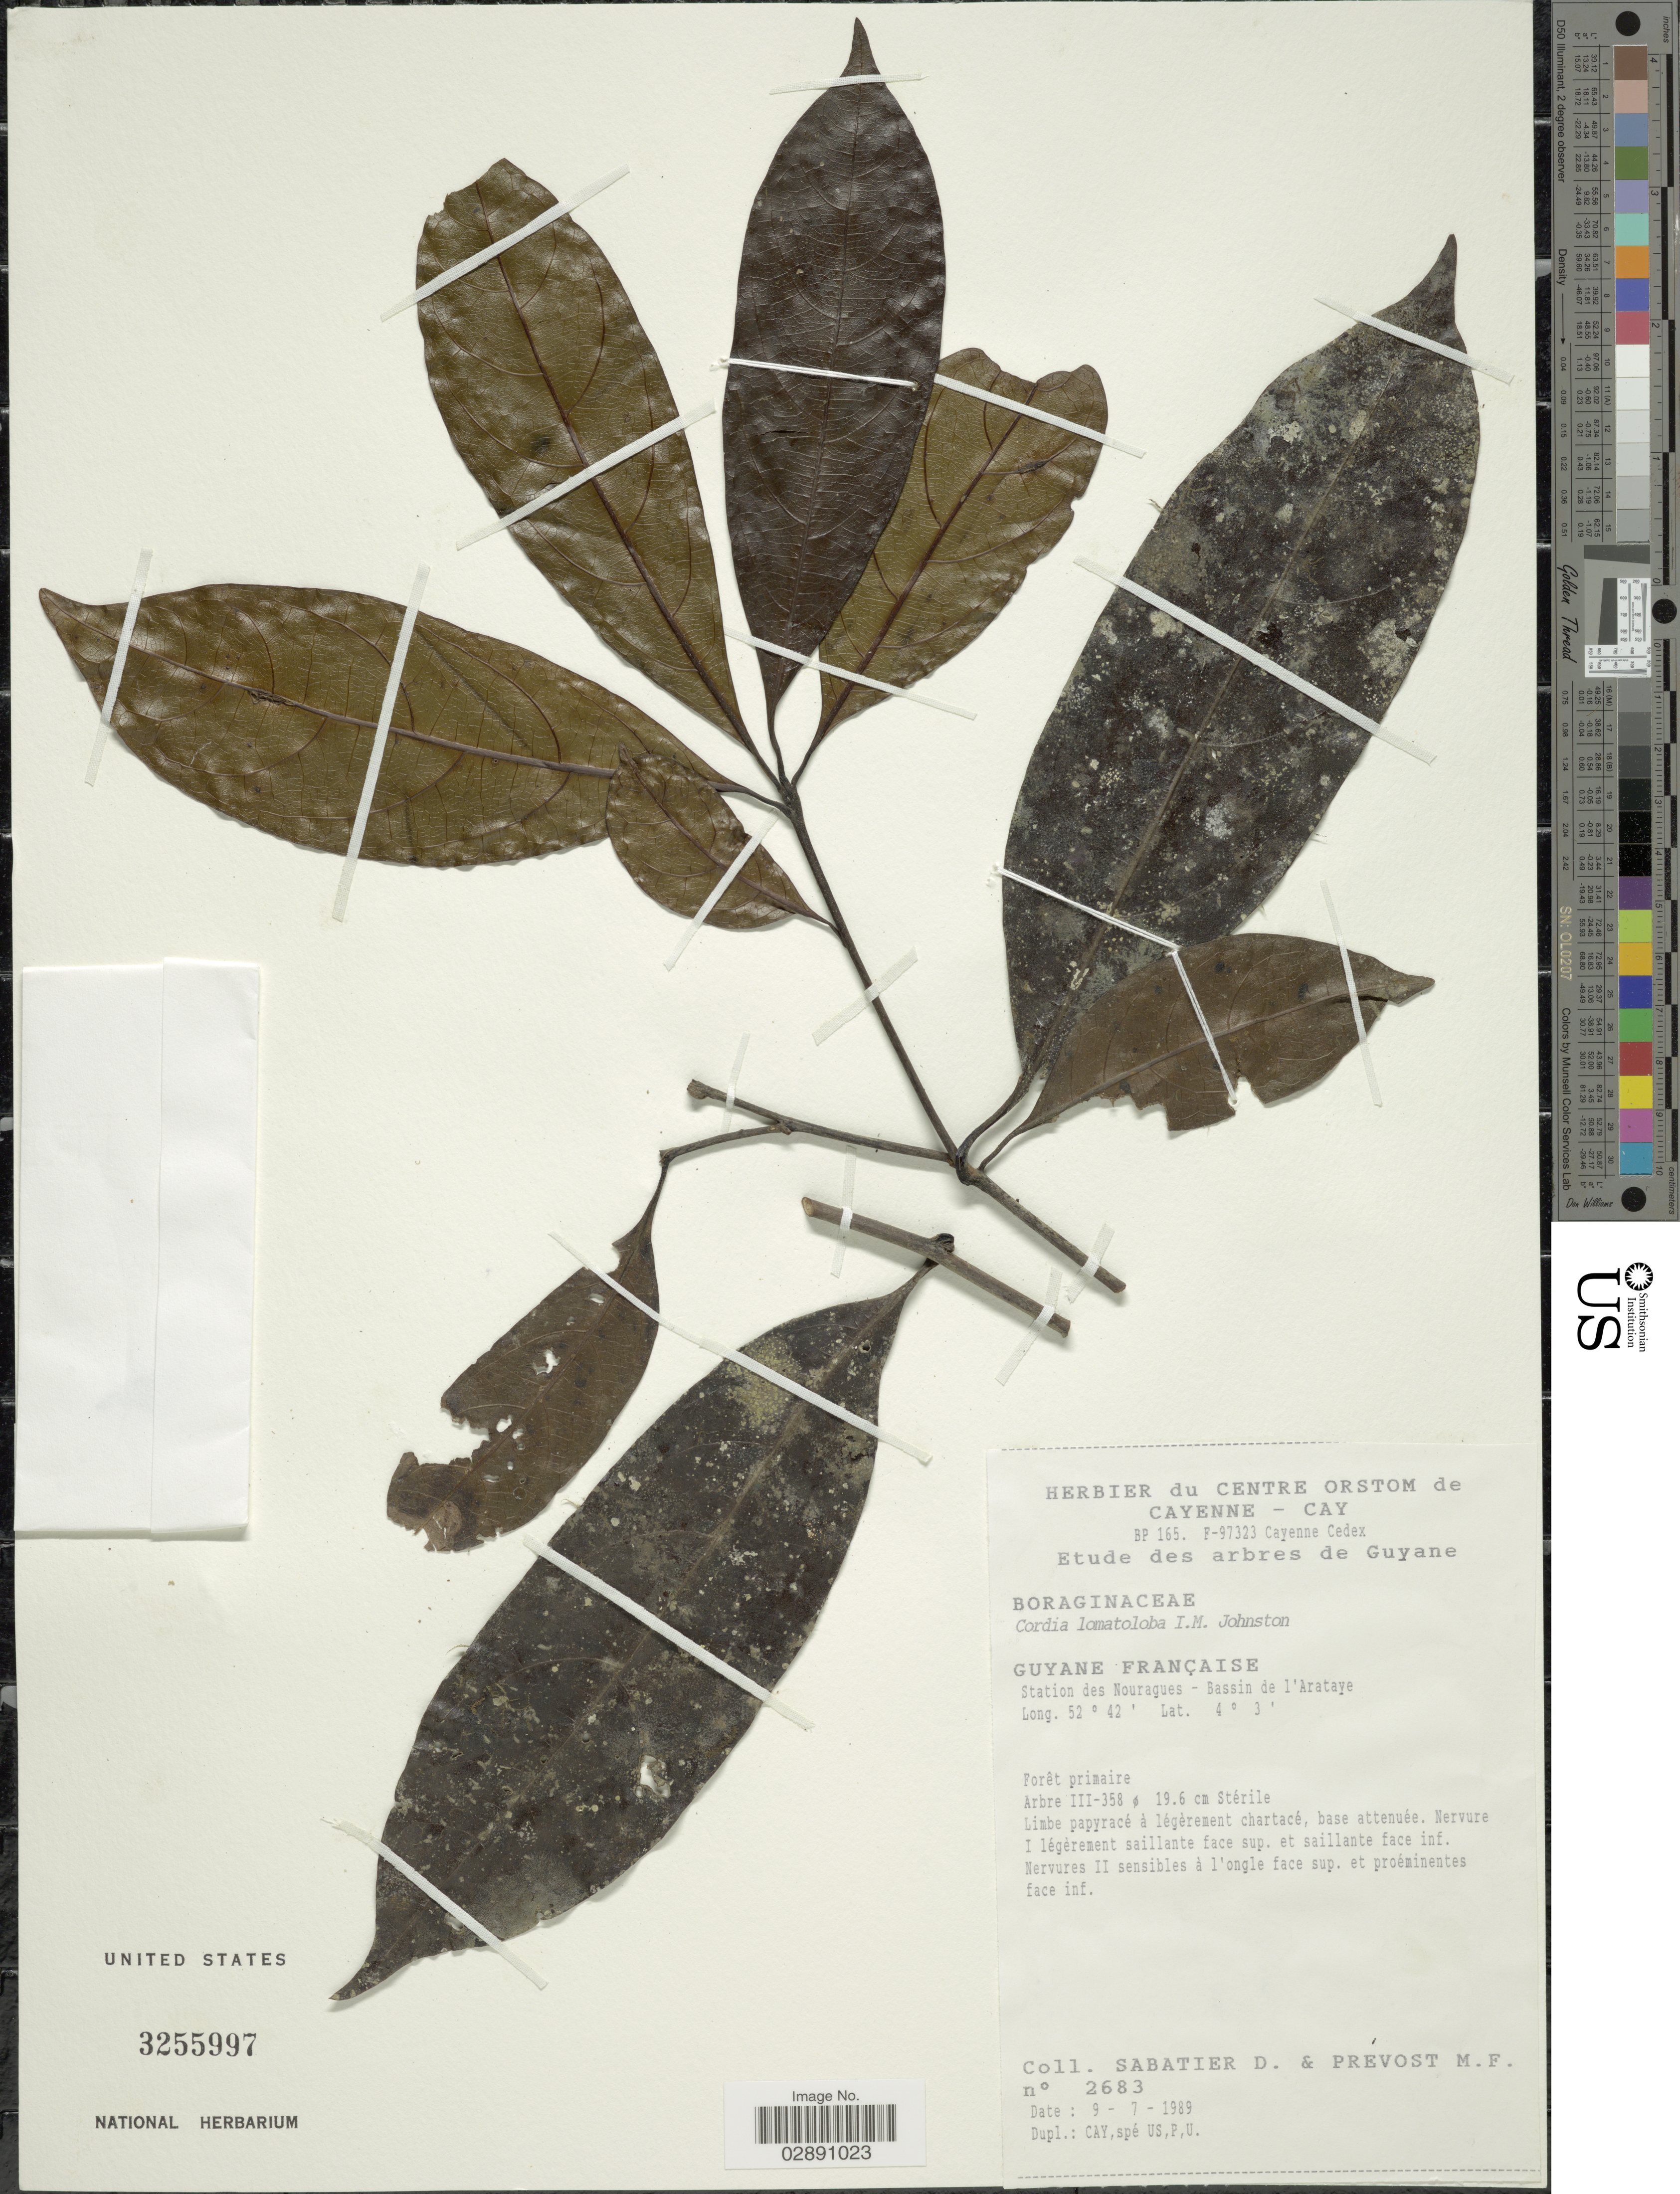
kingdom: Plantae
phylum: Tracheophyta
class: Magnoliopsida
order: Boraginales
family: Cordiaceae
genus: Cordia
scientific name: Cordia lomatoloba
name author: I.M. Johnst.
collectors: D. Sabatier & M. Prévost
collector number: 2683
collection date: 1989-07-09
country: French Guiana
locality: Guyane Francaise. Station des Nouragues - Bassin de l'Arataye.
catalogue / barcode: US 3255997